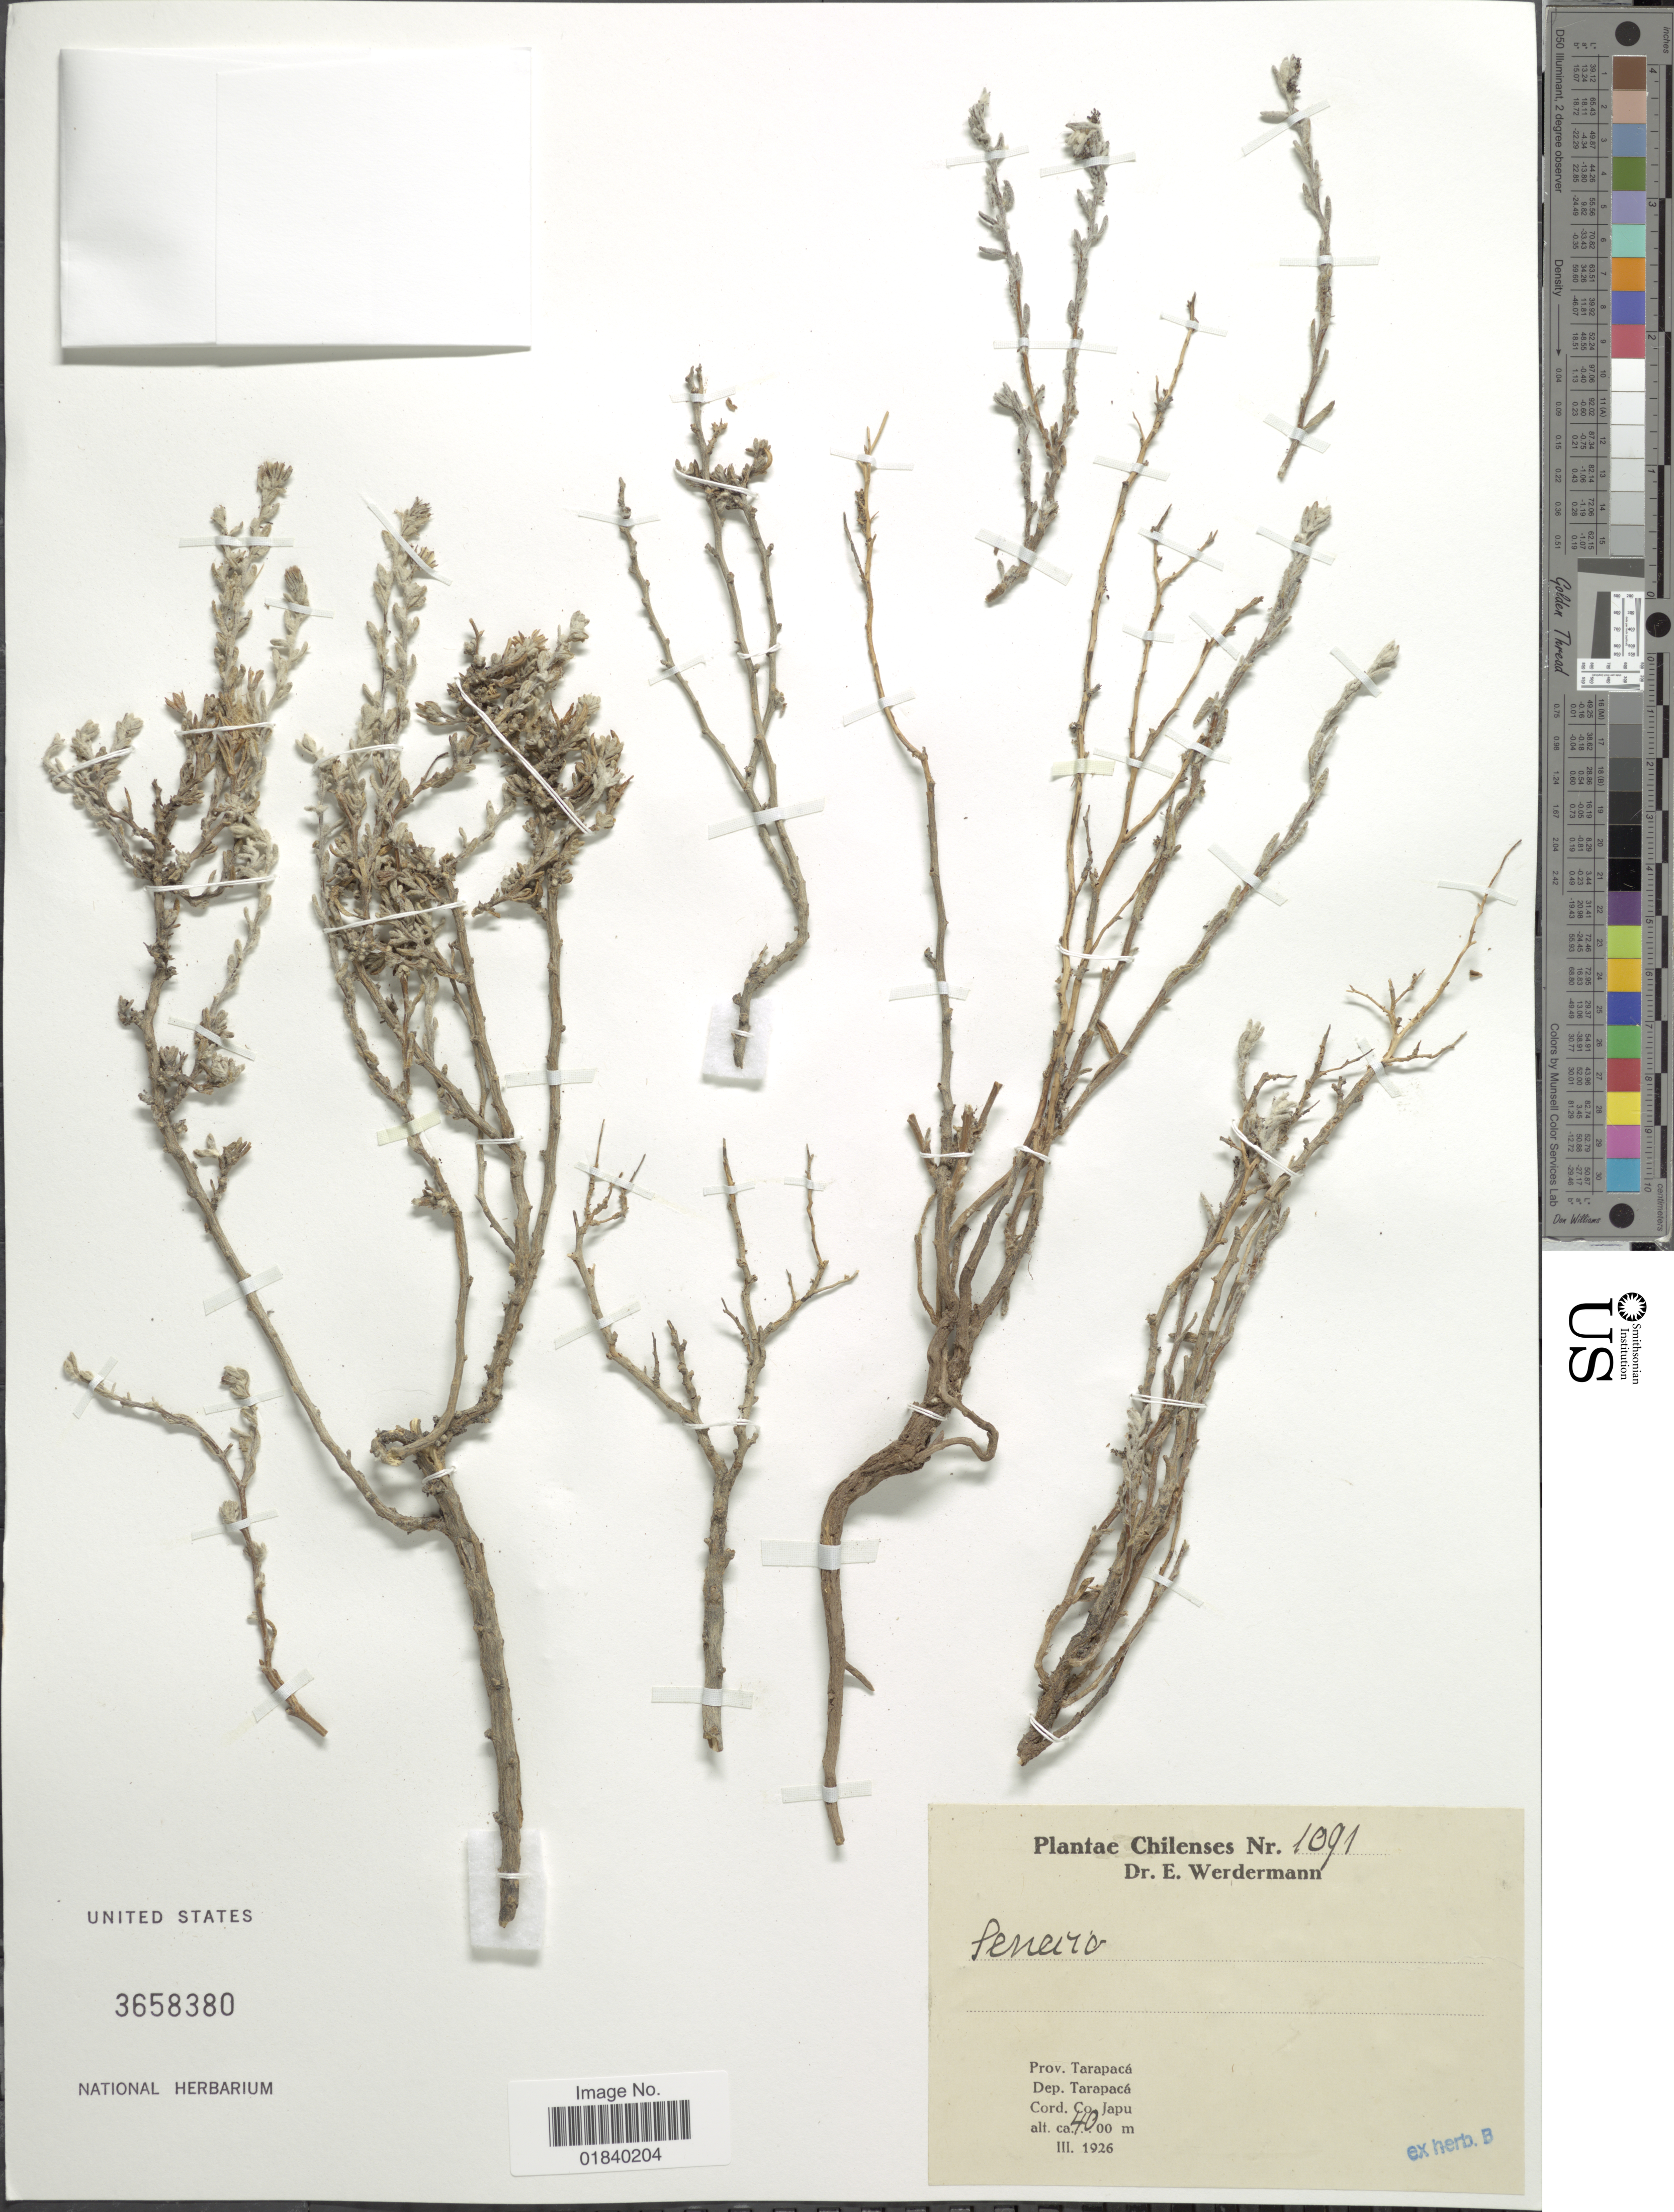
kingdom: Plantae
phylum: Tracheophyta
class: Magnoliopsida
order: Asterales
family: Asteraceae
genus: Senecio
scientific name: Senecio sp.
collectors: E. Werdermann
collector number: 1091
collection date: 1926-03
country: Chile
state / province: Tarapacá (I)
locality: Dep. Tarapacá, Cord. Co. Japu.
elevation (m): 4000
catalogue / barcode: US 3658380